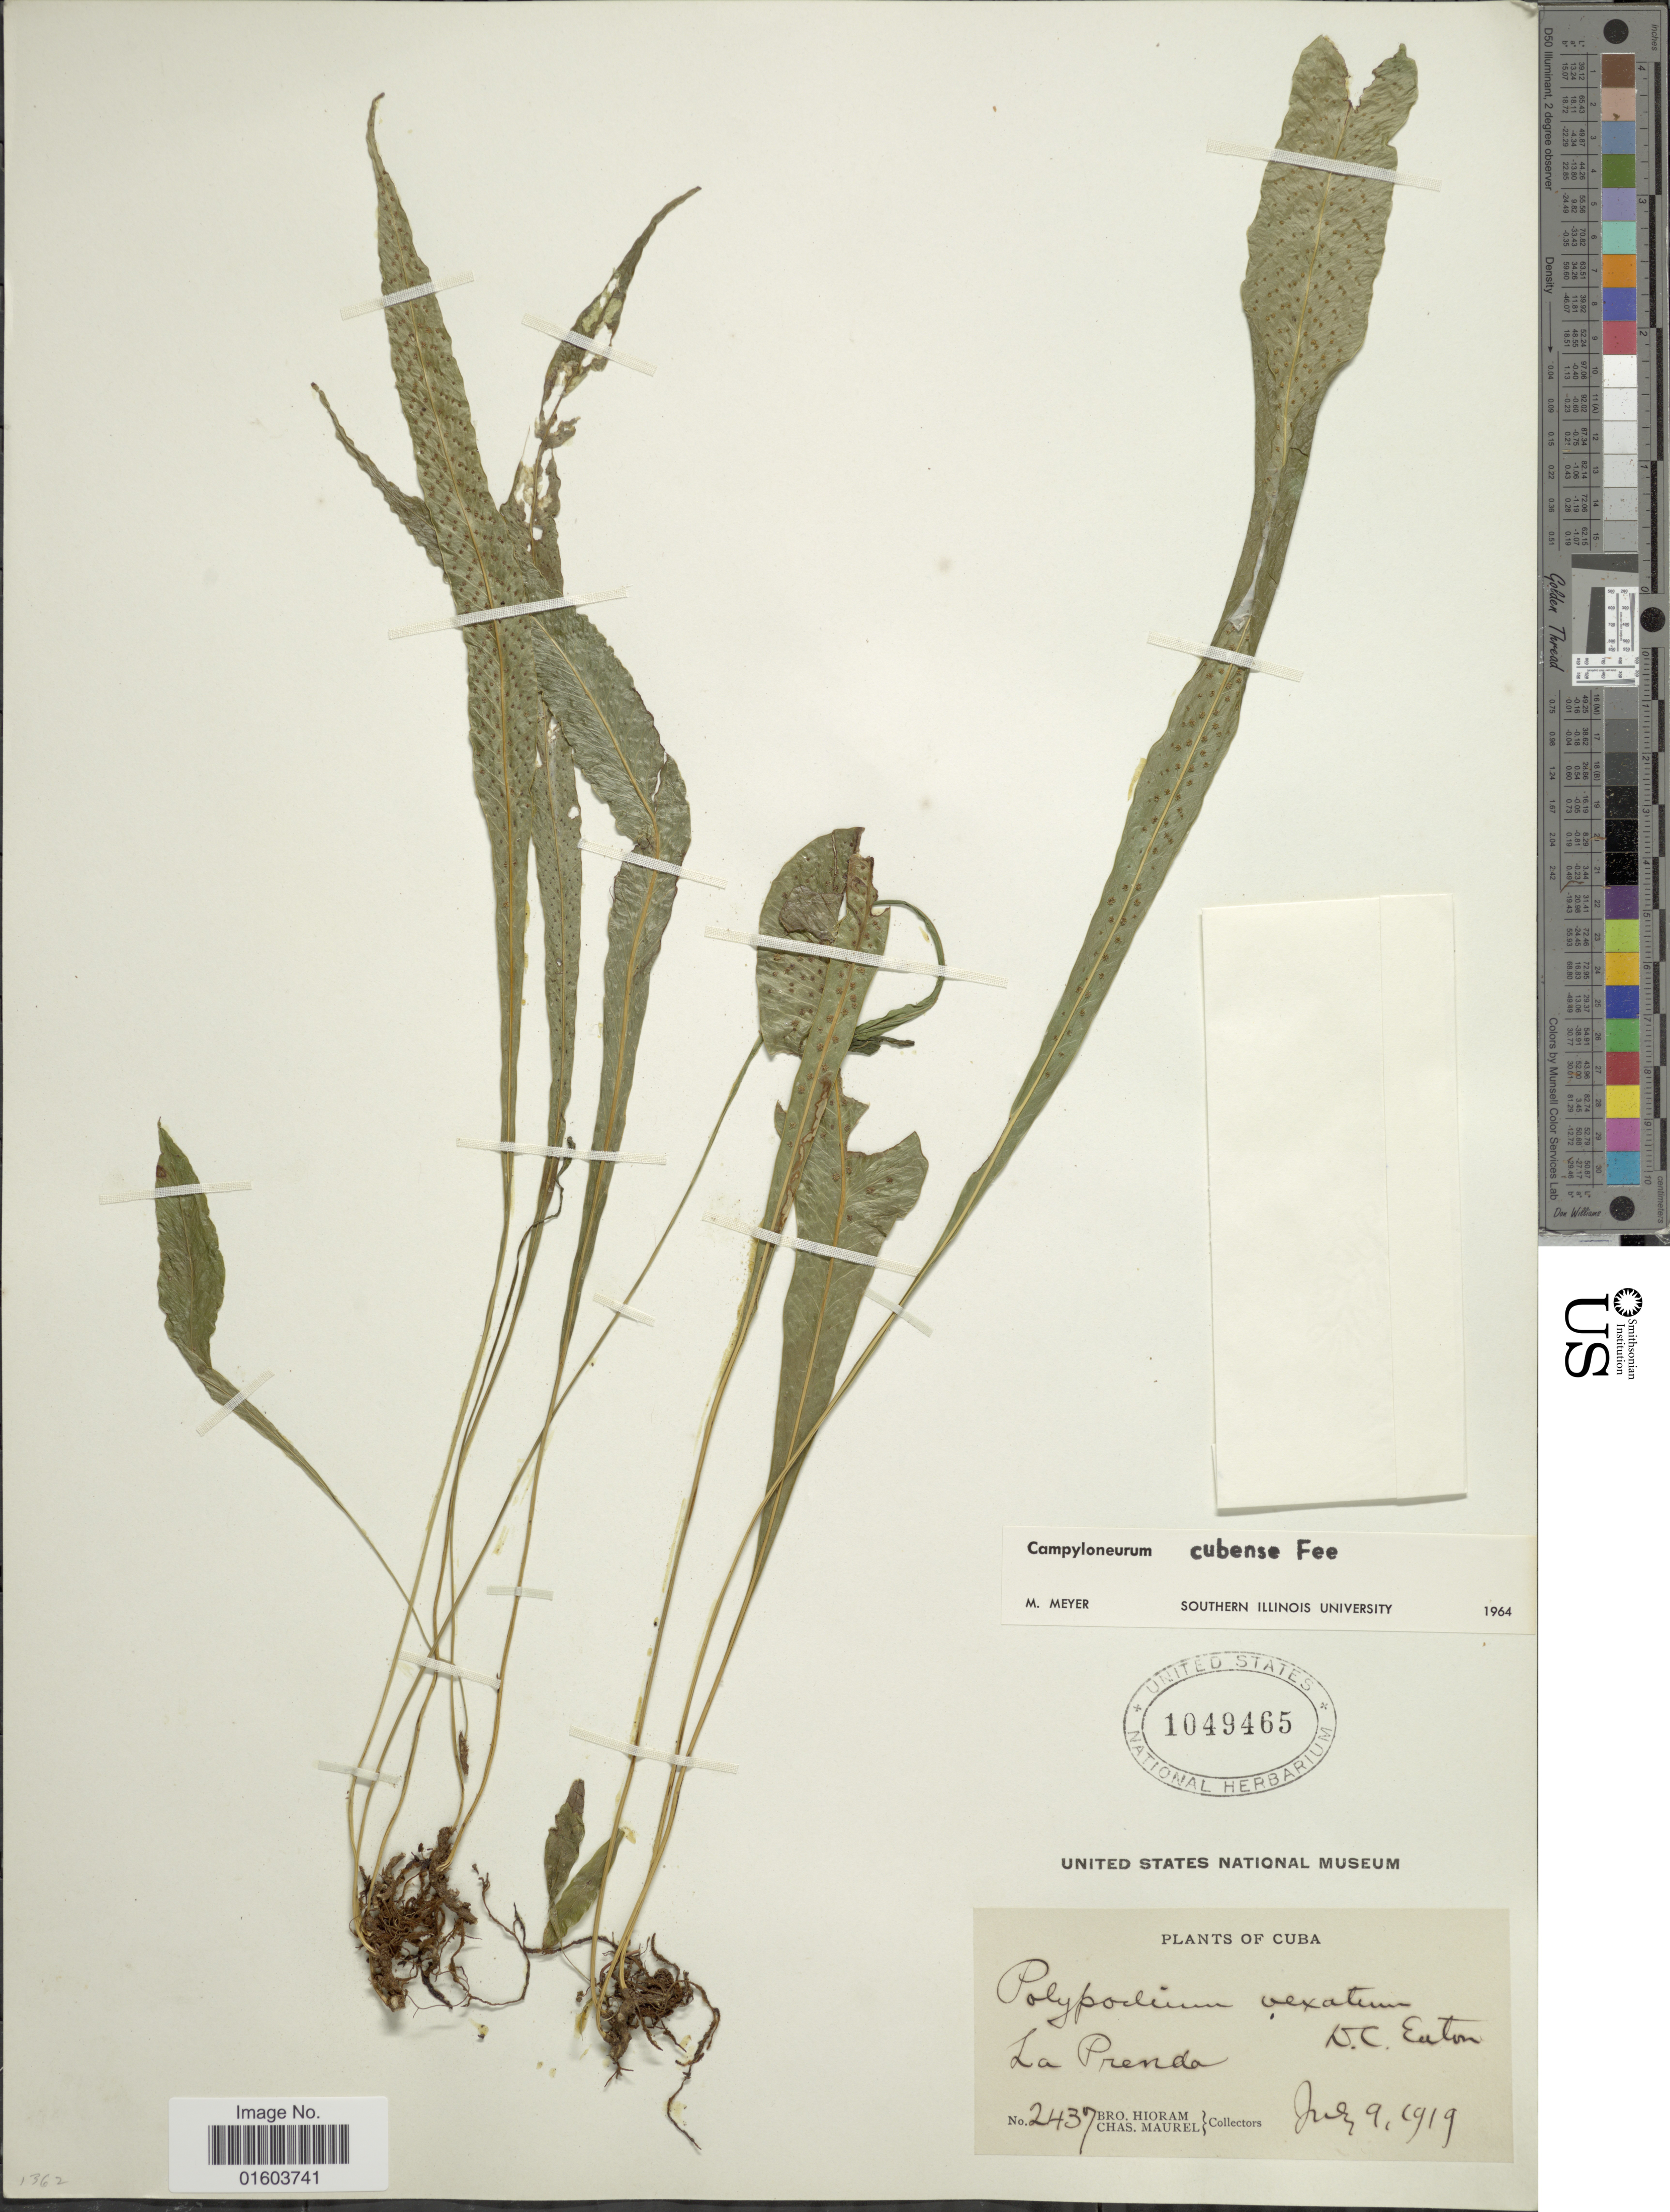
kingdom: Plantae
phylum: Tracheophyta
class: Polypodiopsida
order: Polypodiales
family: Polypodiaceae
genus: Campyloneurum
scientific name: Campyloneurum vexatum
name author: Ching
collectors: Bro. Hioram & C. Maurel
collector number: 2437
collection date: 1919-07-09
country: Cuba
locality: La Prenda, Cuba.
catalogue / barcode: US 1049465